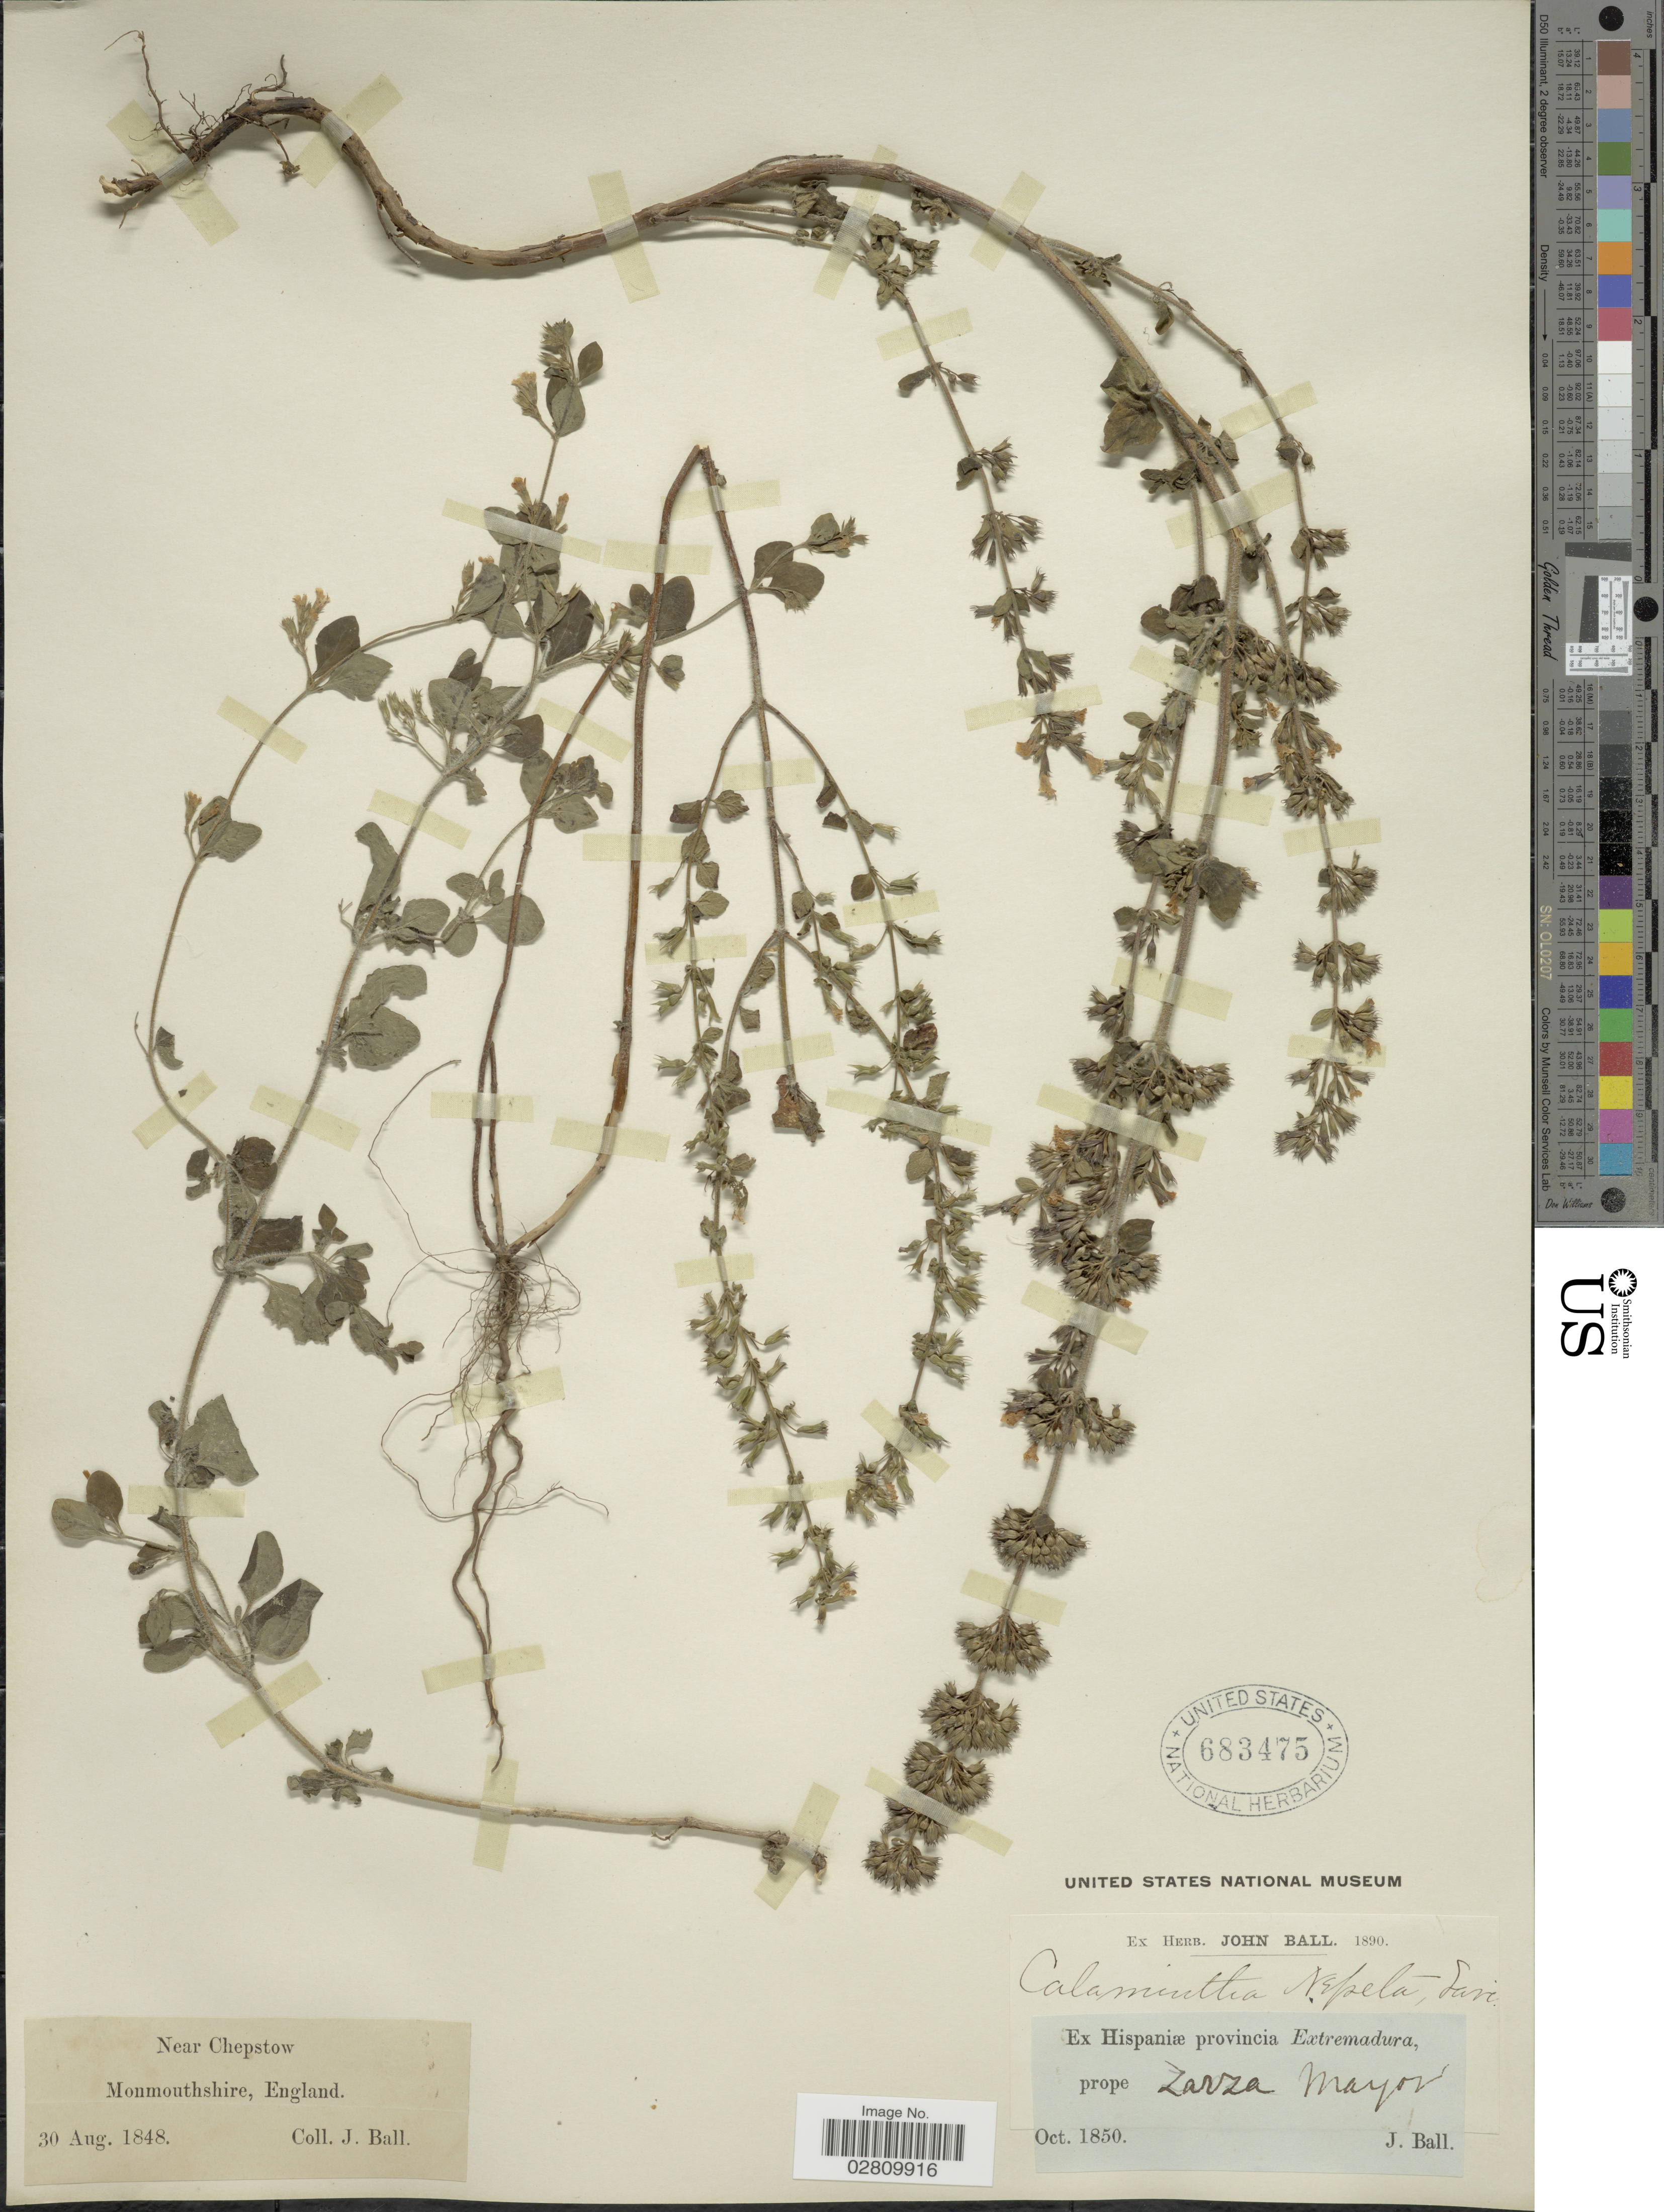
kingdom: Plantae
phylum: Tracheophyta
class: Magnoliopsida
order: Lamiales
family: Lamiaceae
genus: Clinopodium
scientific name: Clinopodium nepeta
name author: (L.) Kuntze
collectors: J. Ball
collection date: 1848-08-30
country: United Kingdom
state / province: England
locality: Near Chepstow. Monmouthshire.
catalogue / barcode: US 683475